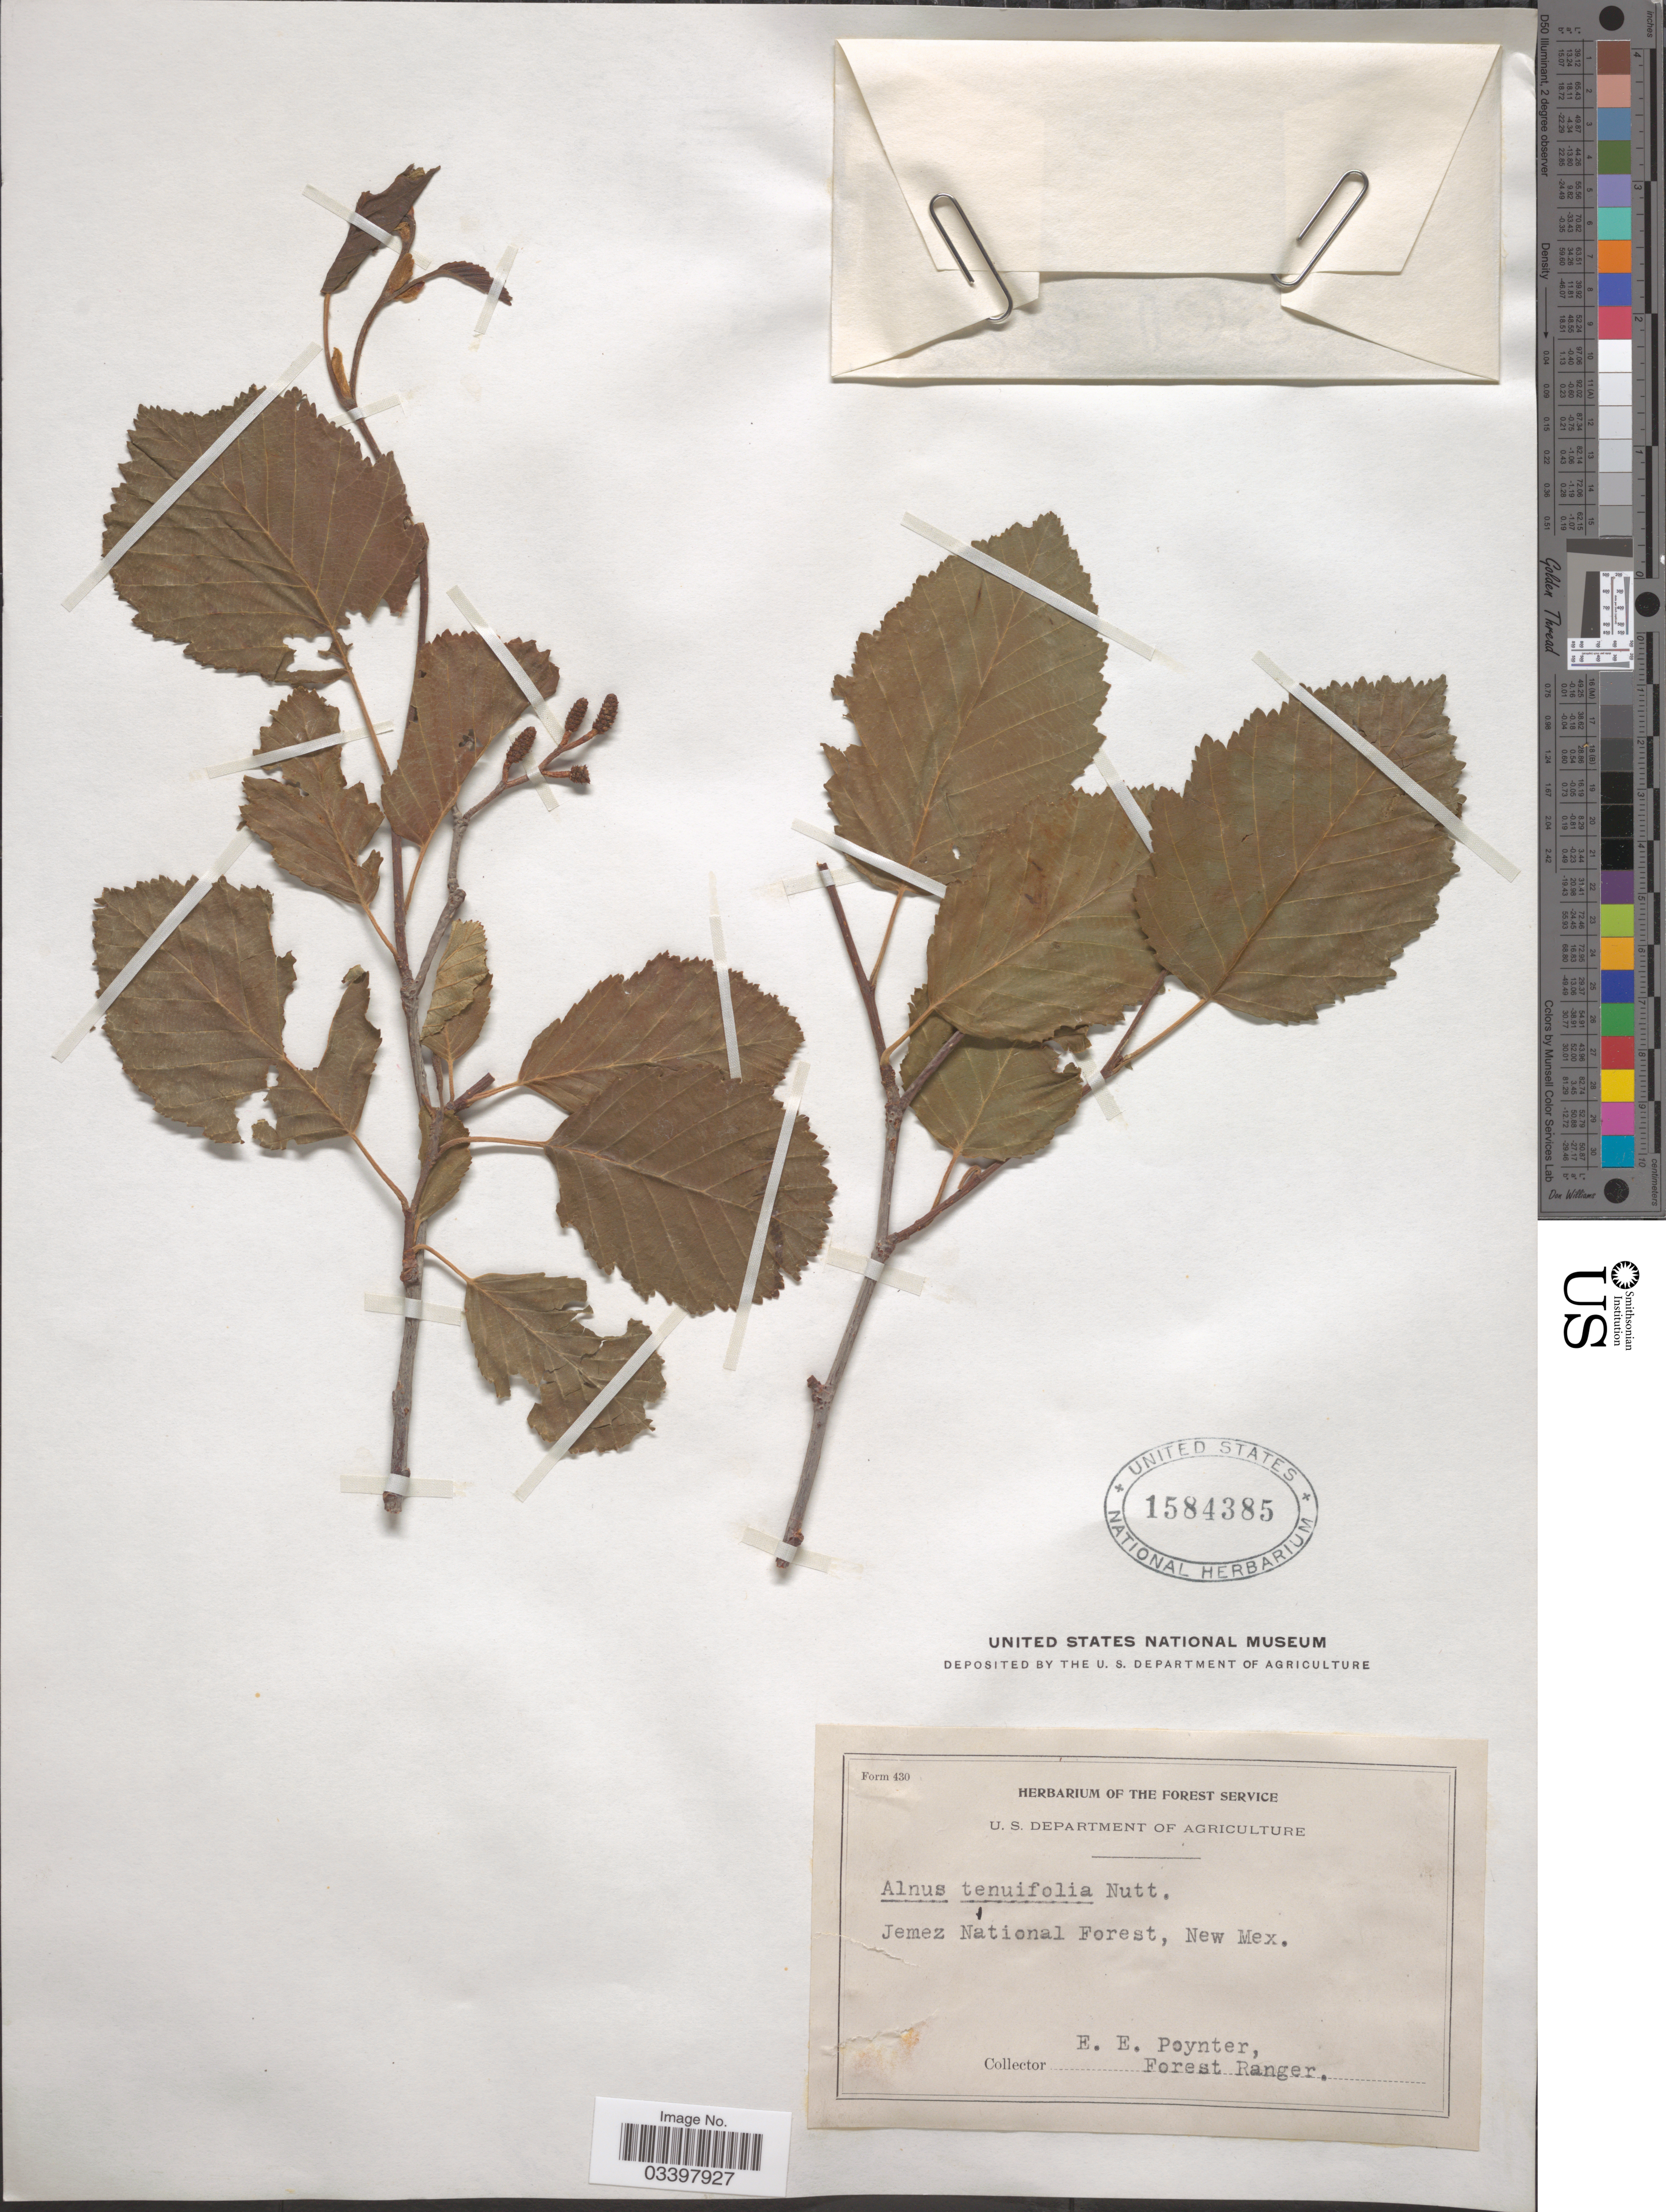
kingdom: Plantae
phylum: Tracheophyta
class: Magnoliopsida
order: Fagales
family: Betulaceae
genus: Alnus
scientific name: Alnus incana subsp. tenuifolia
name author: (Nutt.) Breitung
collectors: E. Poynter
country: United States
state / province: New Mexico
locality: Jemez National Forest.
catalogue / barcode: US 1584385